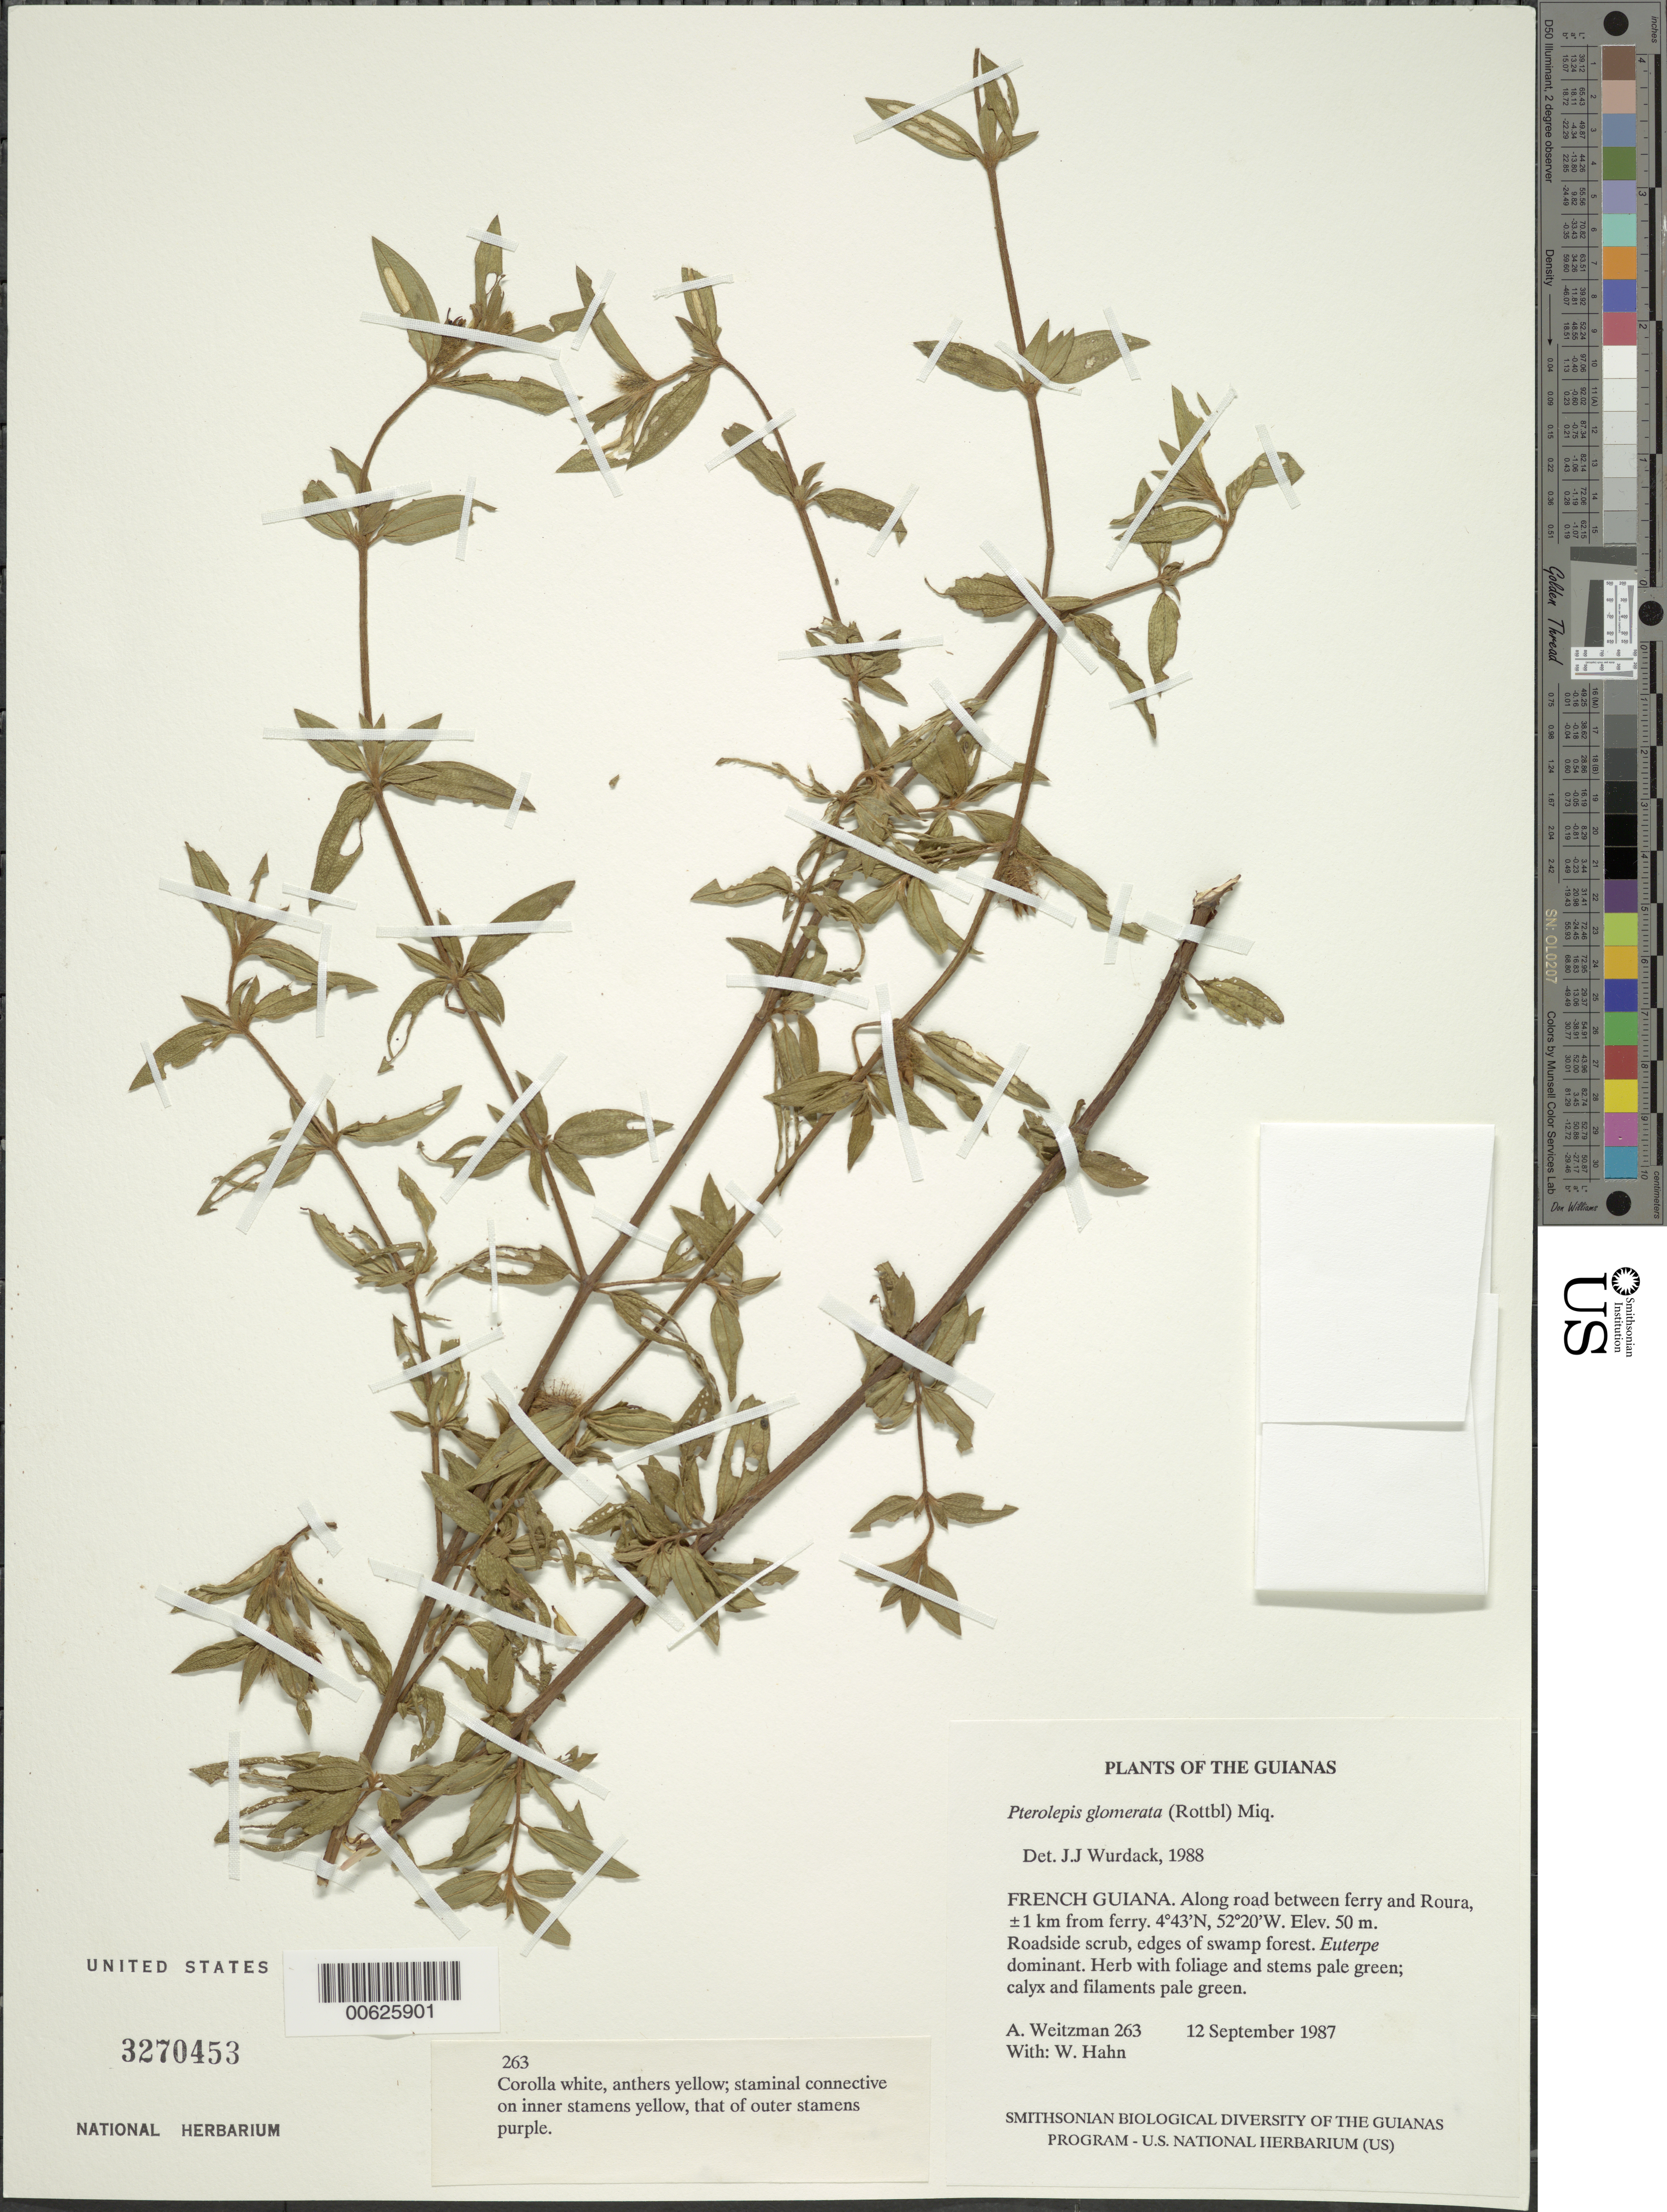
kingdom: Plantae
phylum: Tracheophyta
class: Magnoliopsida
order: Myrtales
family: Melastomataceae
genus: Pterolepis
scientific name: Pterolepis glomerata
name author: (Rottb.) Miq.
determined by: Wurdack, John J., (US), US (UNITED STATES)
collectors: A. L. Weitzman & W. Hahn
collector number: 263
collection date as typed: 12 September 1987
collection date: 1987-09-12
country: French Guiana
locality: Along road between ferry and Roura, ±1 km from ferry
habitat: Roadside scrub, edges of Swamp forestEuterpe dominant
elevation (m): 50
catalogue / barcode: US 3270453